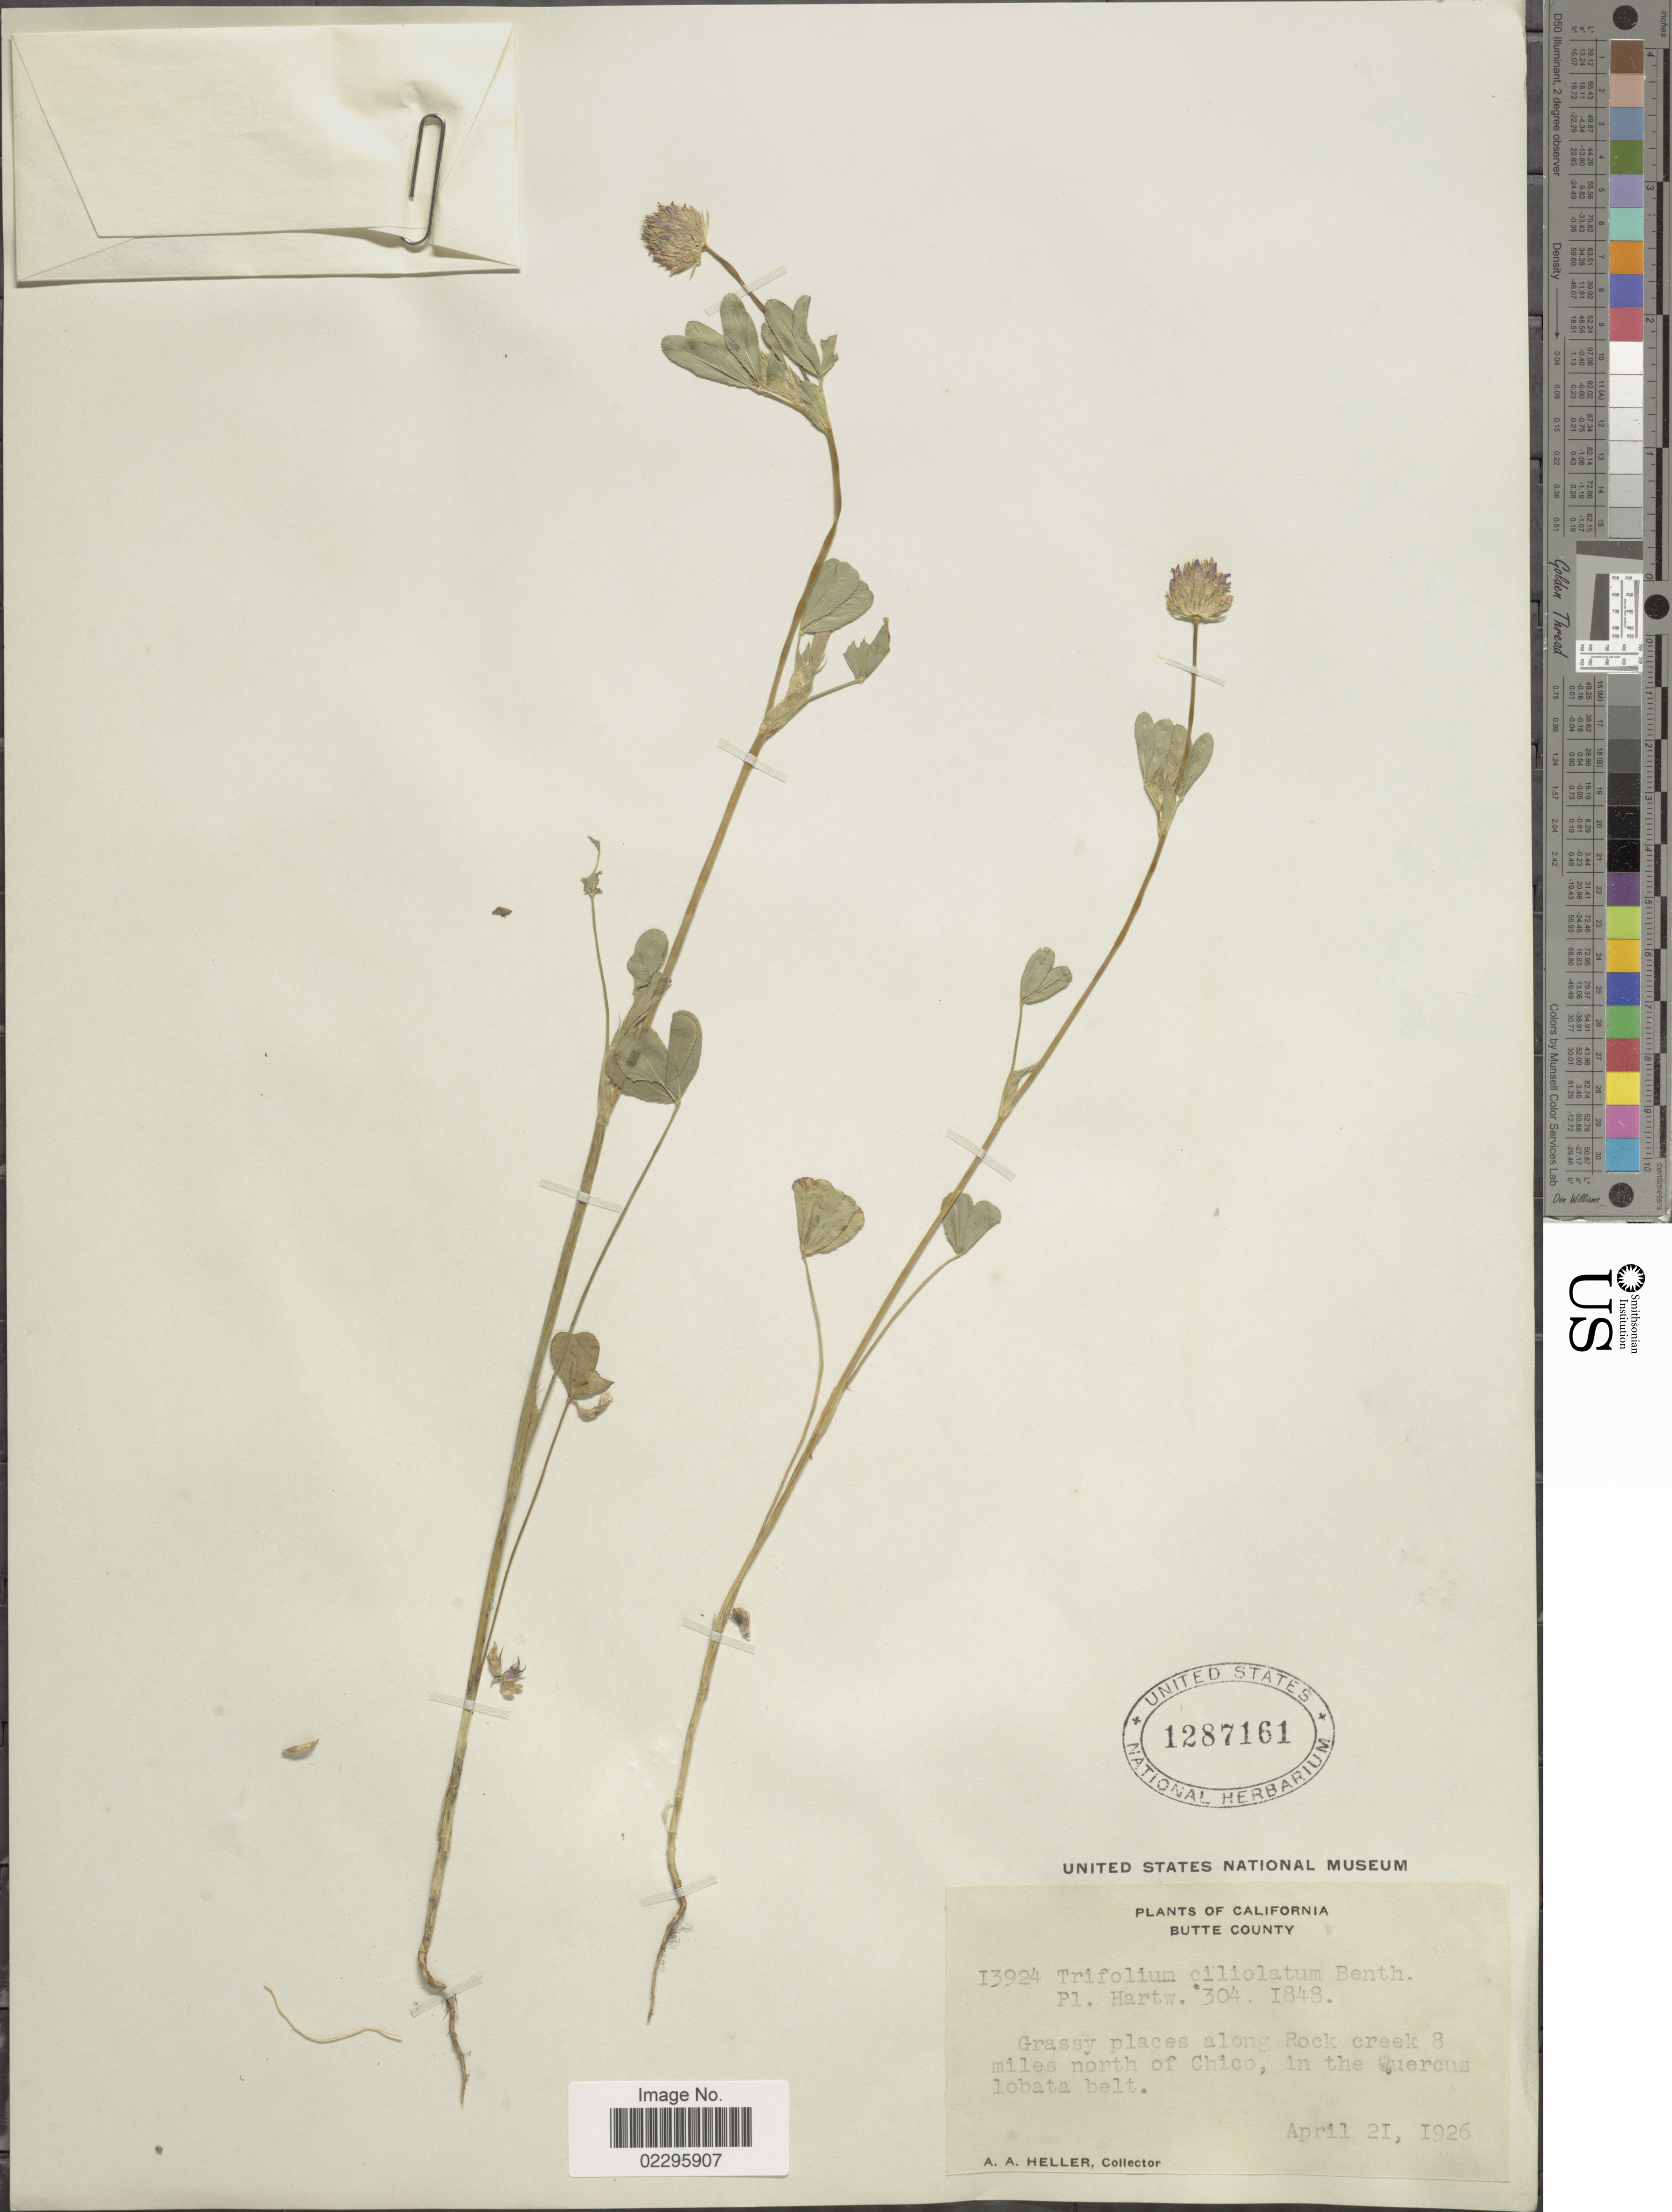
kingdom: Plantae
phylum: Tracheophyta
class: Magnoliopsida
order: Fabales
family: Fabaceae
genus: Trifolium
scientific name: Trifolium ciliolatum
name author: Benth.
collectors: A. A. Heller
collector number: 13924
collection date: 1926-04-21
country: United States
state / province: California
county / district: Butte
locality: Butte County, grassy places along Rock creek 8 miles north of Chico, in the Quercus lobata belt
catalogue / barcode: US 1287161